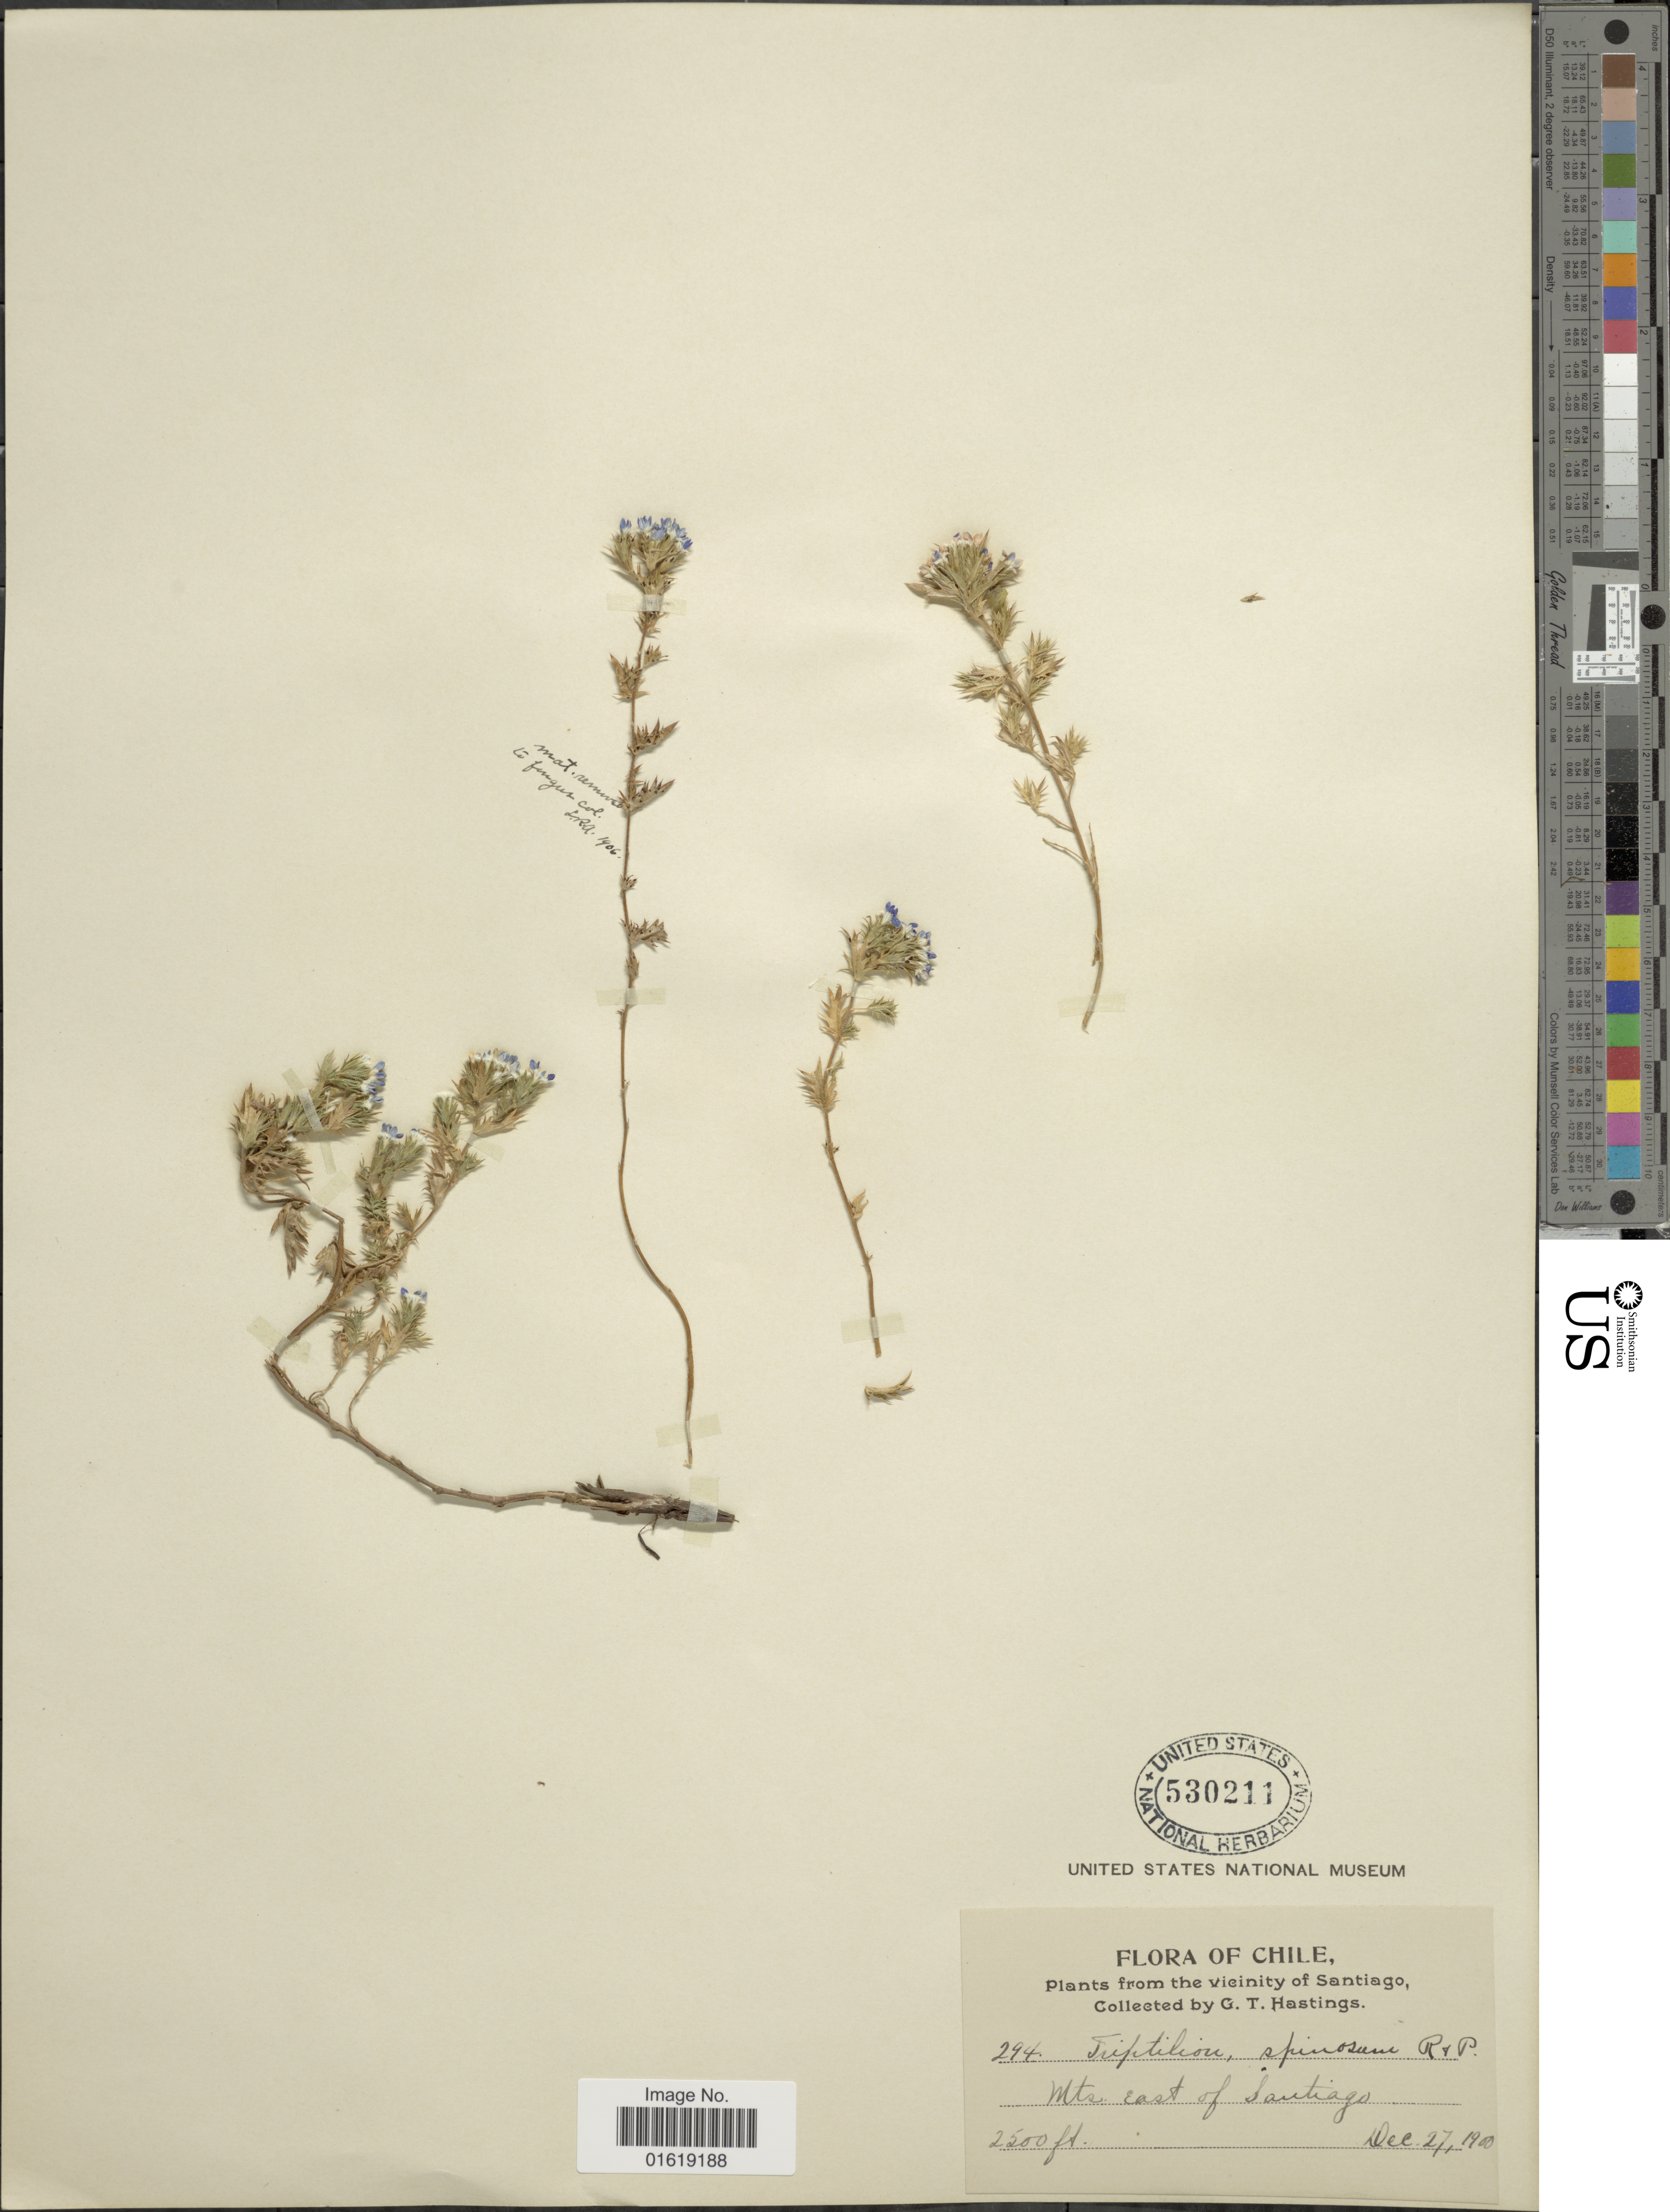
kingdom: Plantae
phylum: Tracheophyta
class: Magnoliopsida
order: Asterales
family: Asteraceae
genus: Triptilion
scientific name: Triptilion spinosum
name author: Ruiz & Pav.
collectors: G. Hastings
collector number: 294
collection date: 1900-12-27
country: Chile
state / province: Región Metropolitana (RM)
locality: Vicinity of Santiago. Mts. East of Santiago.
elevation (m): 762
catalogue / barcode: US 530211